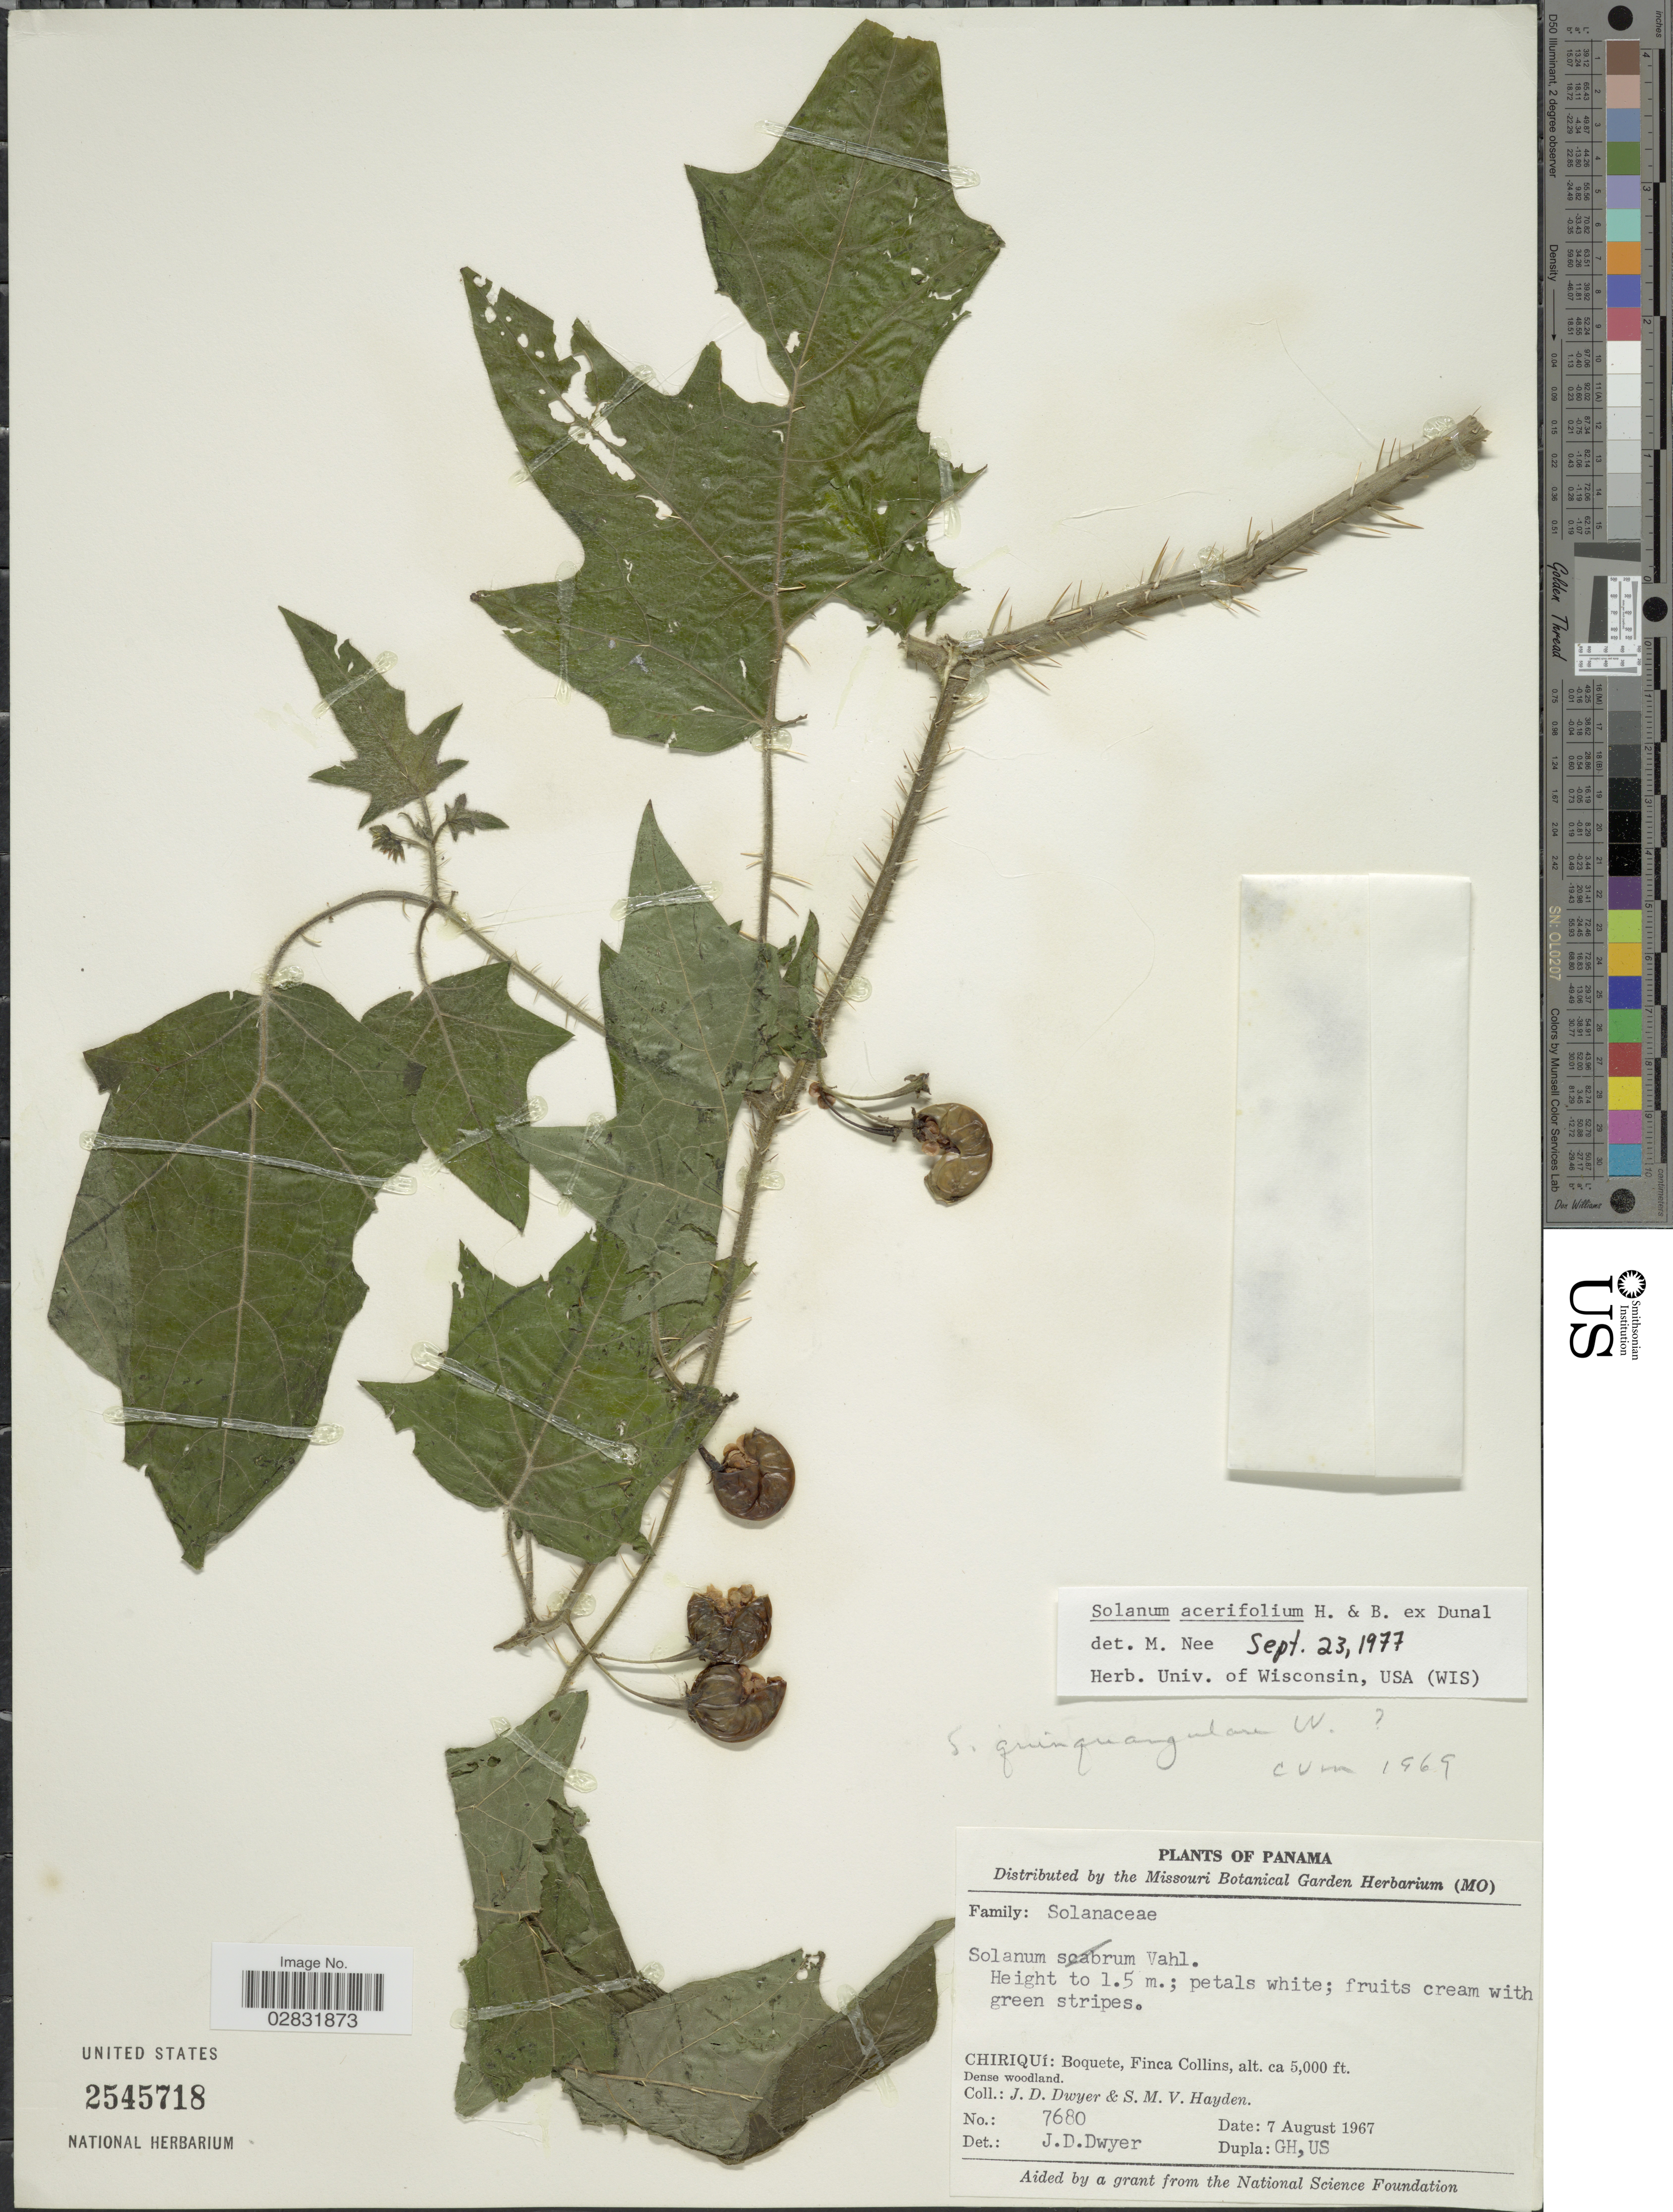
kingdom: Plantae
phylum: Tracheophyta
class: Magnoliopsida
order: Solanales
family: Solanaceae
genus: Solanum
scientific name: Solanum acerifolium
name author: Humb. & Bonpl. ex Dunal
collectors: J. D. Dwyer & S. M. Hayden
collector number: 7680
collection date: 1967-08-07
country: Panama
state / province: Chiriqui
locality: Boquete, Finca Collins.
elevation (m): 1524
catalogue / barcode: US 2545718